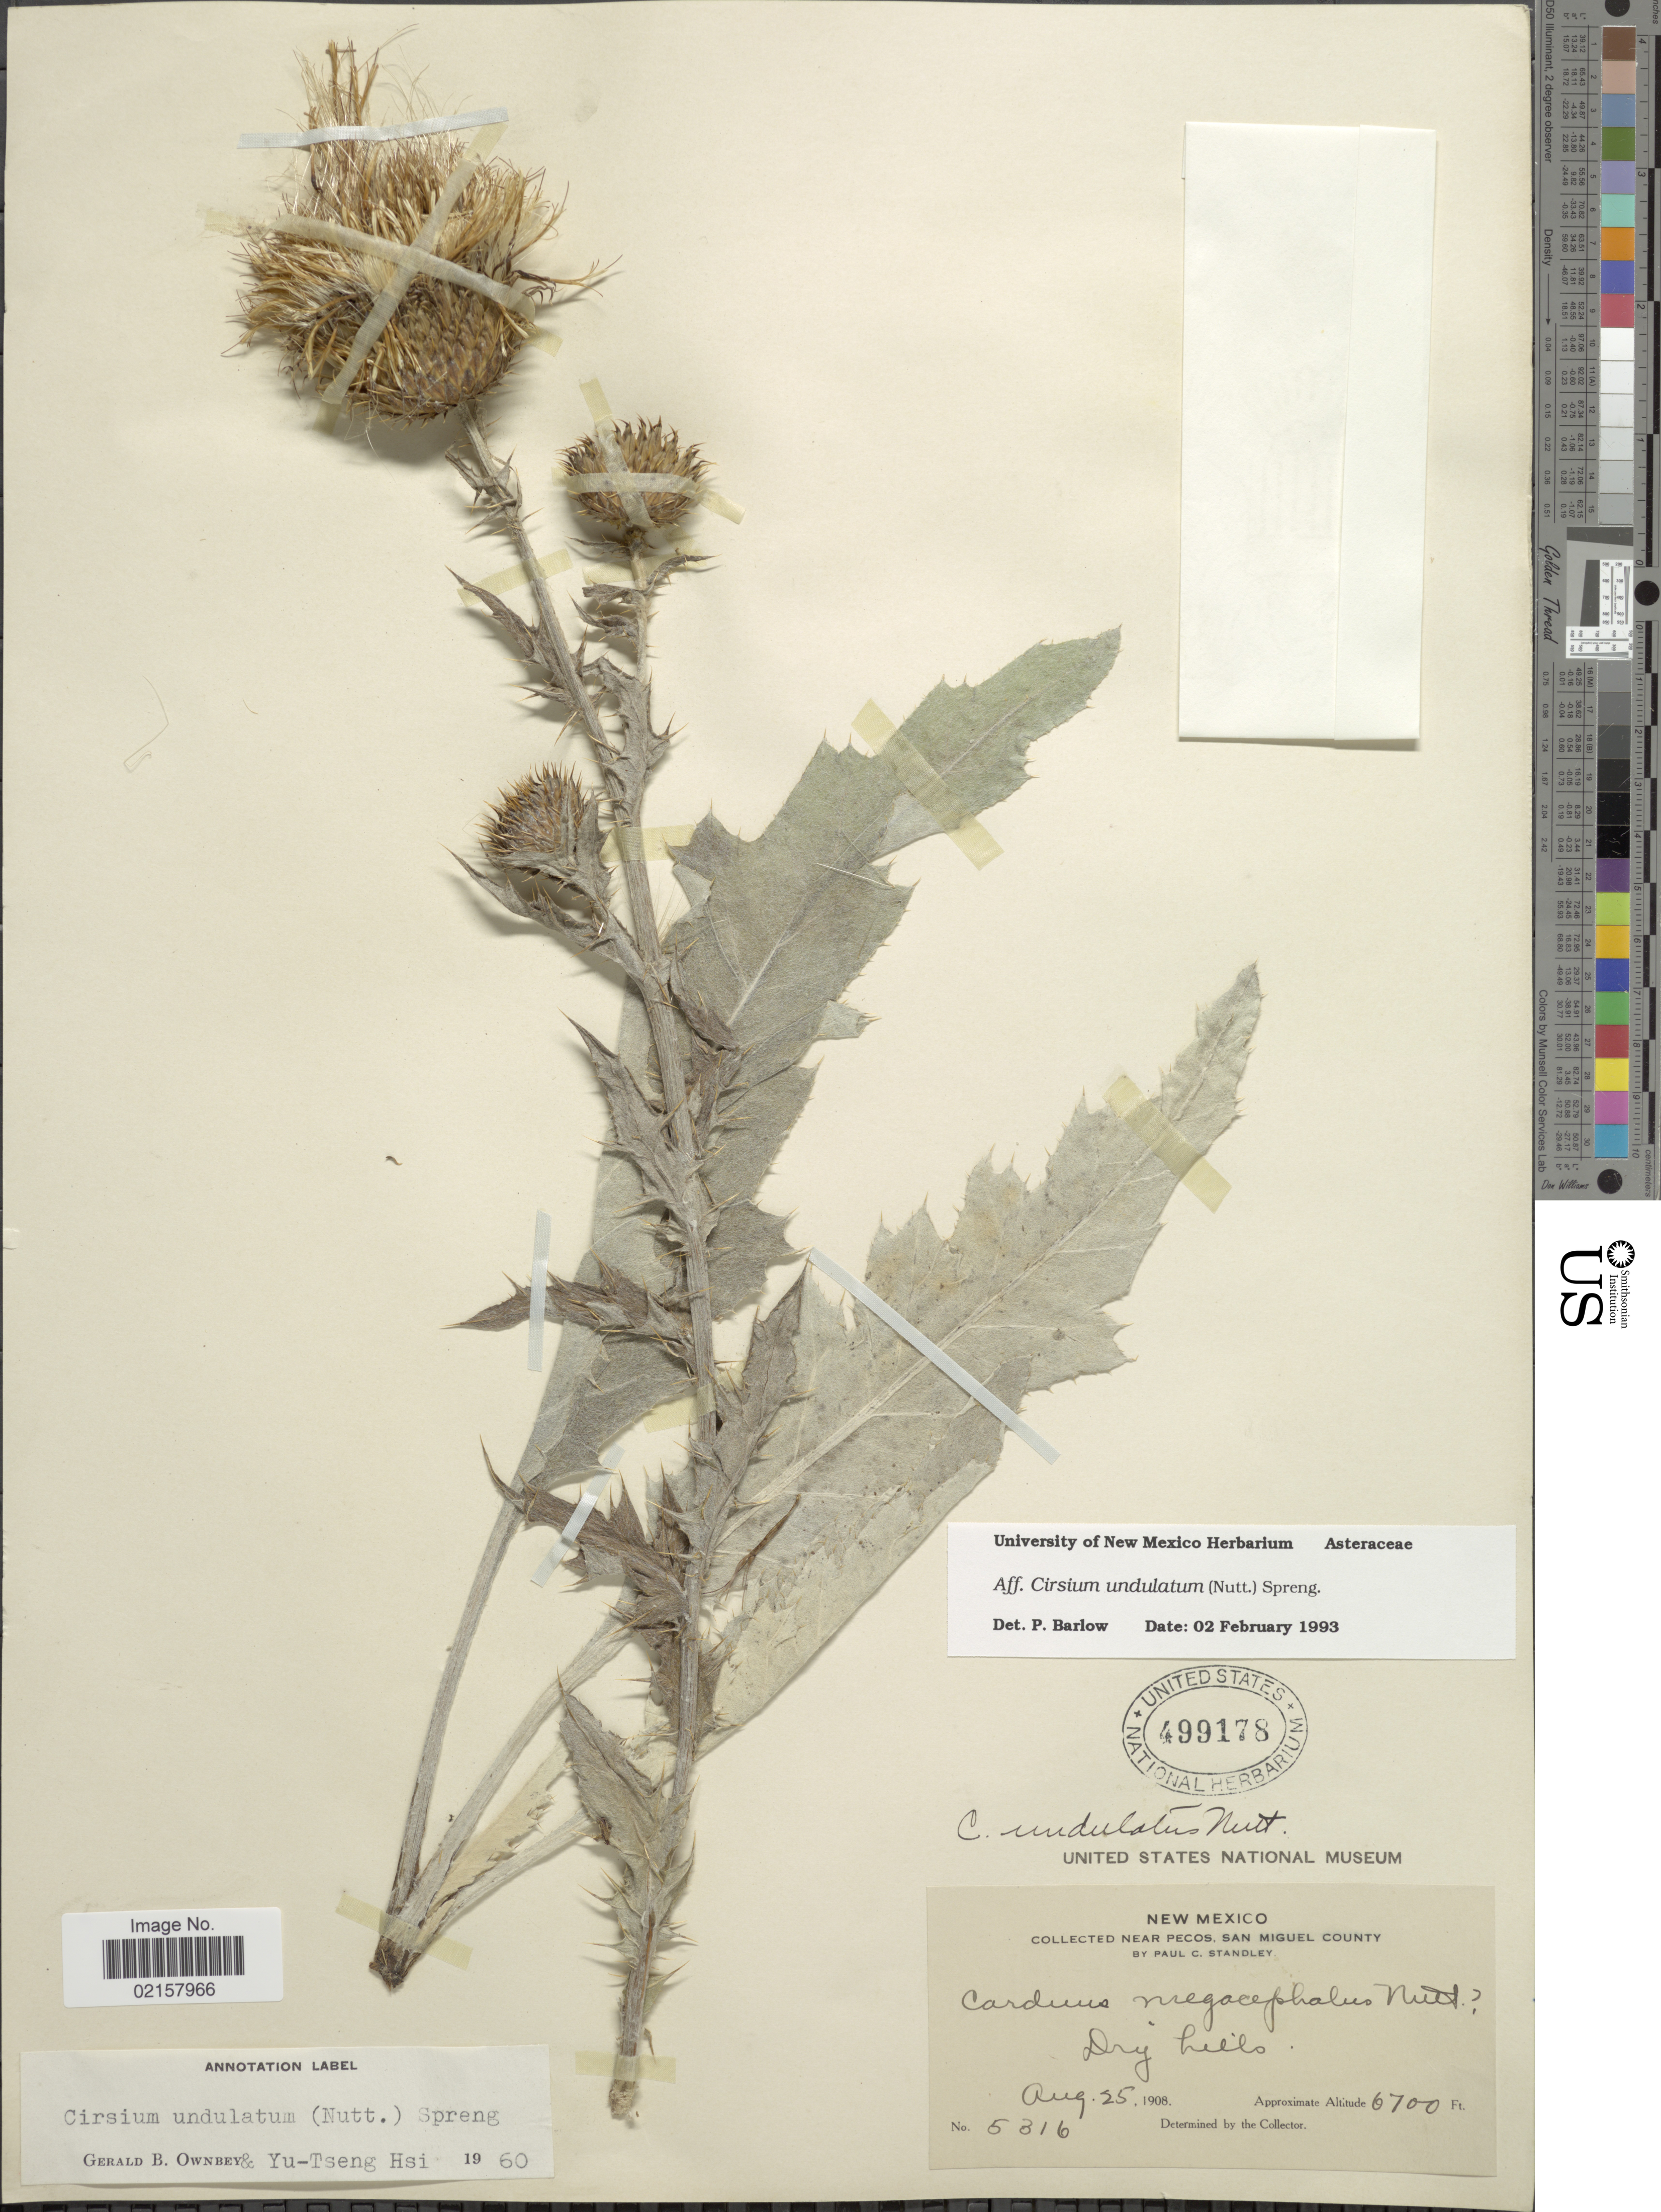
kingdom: Plantae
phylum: Tracheophyta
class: Magnoliopsida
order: Asterales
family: Asteraceae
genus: Cirsium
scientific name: Cirsium undulatum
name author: (Nutt.) Spreng.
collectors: P. C. Standley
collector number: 5316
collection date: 1908-08-25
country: United States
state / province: New Mexico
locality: Near Pecos, San Miguel County, dry hills.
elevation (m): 2042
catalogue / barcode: US 499178